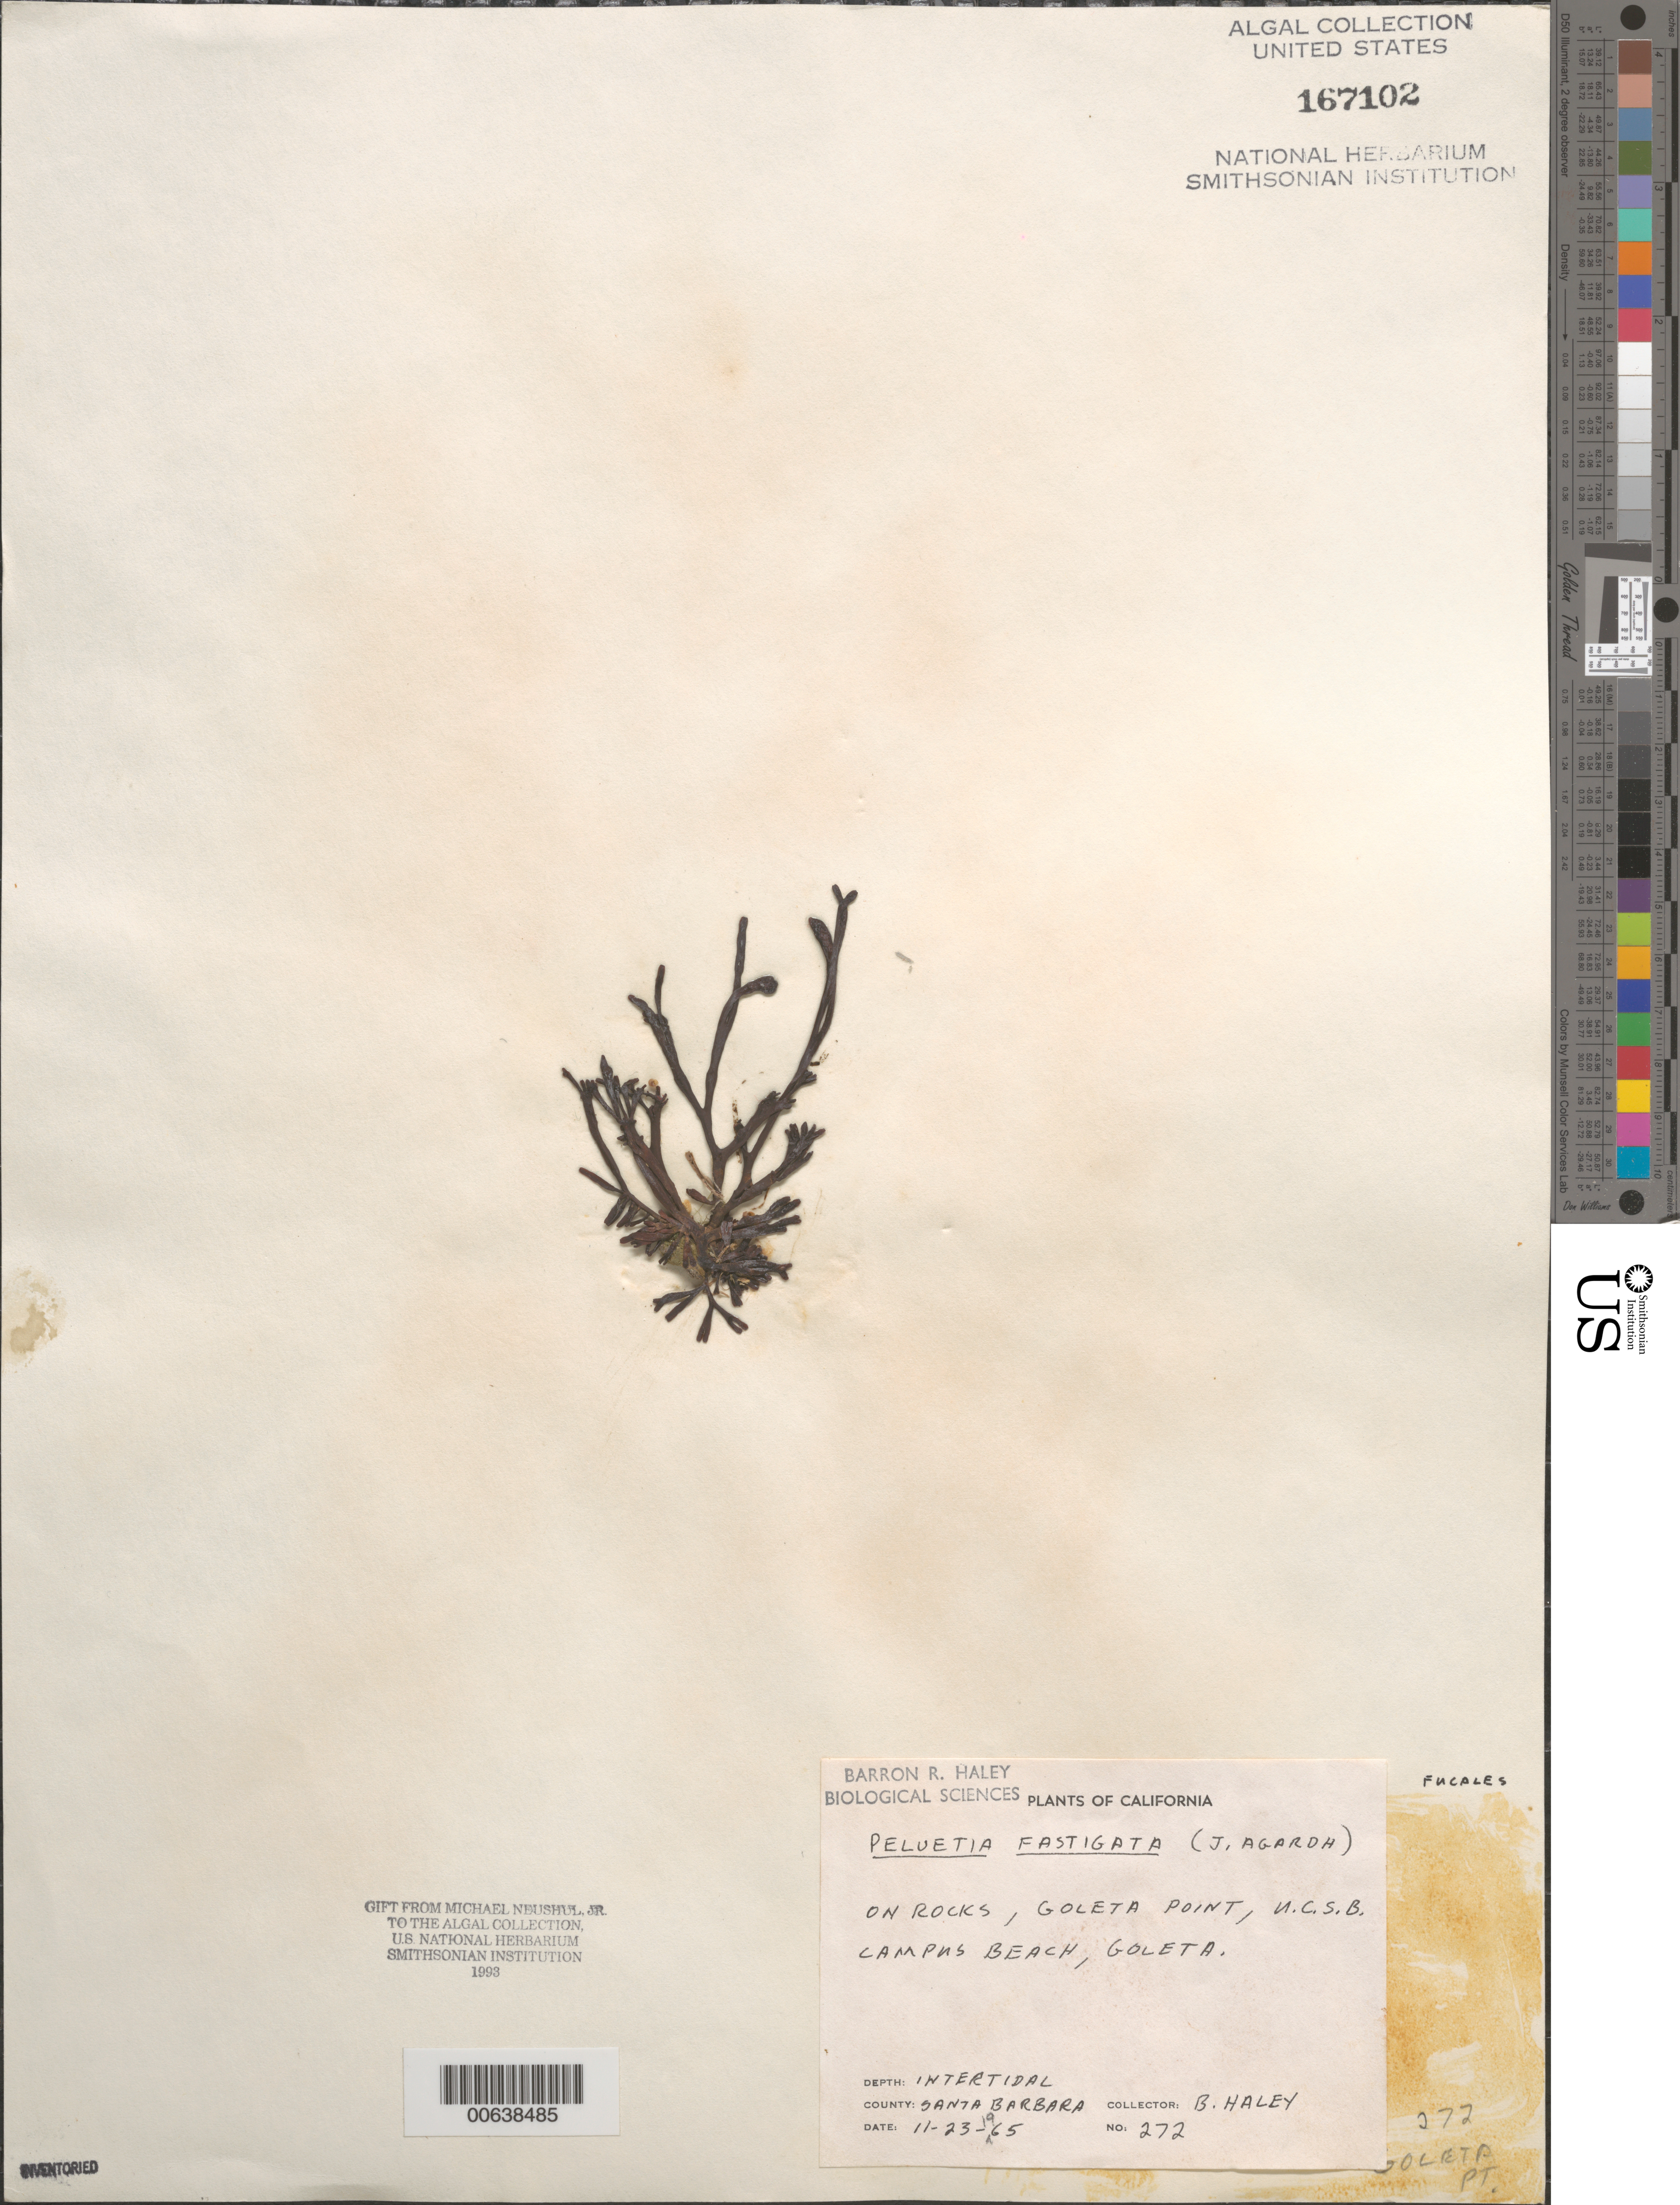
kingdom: Chromista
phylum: Ochrophyta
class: Phaeophyceae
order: Fucales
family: Fucaceae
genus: Silvetia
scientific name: Silvetia compressa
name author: (J. Agardh) E.A. Serrão et al.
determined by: Algae name updating Project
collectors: B. Haley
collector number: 272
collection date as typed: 23 Nov 1965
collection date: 1965-11-23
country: United States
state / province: California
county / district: Santa Barbara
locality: Goleta Point, University of California at Santa Barbara, Campus Beach, Goleta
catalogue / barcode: US 167102